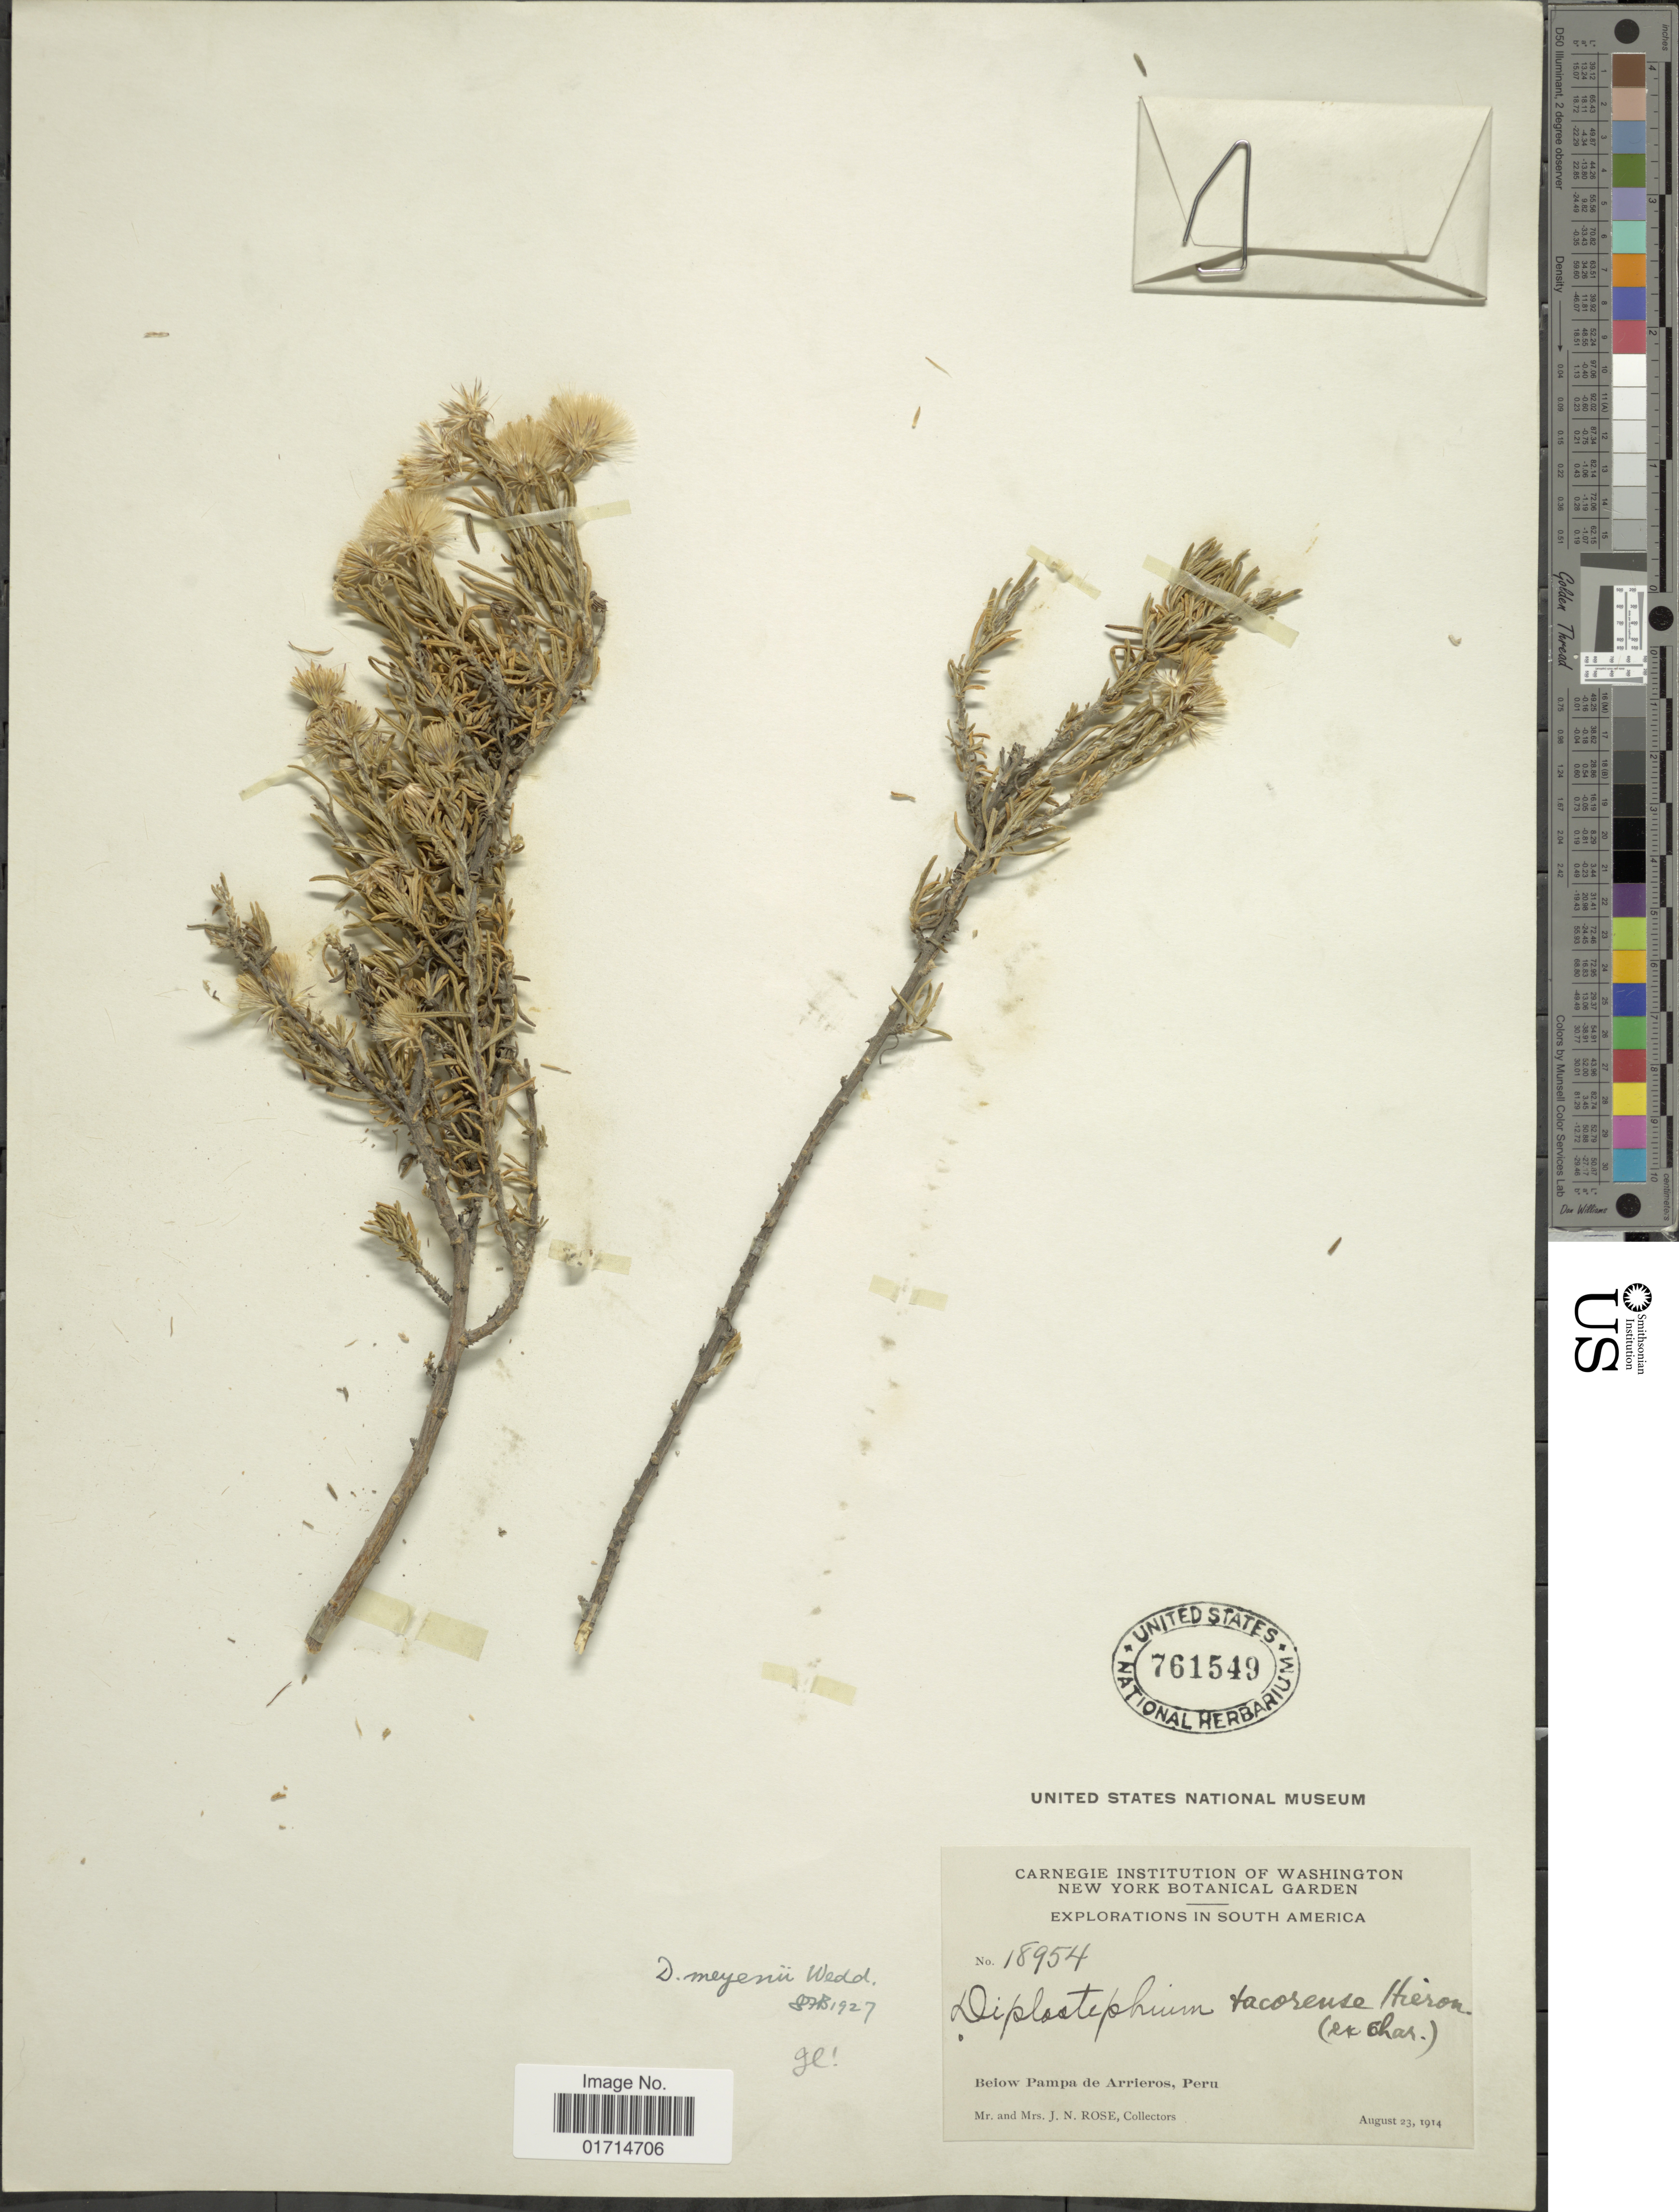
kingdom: Plantae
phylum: Tracheophyta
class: Magnoliopsida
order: Asterales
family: Asteraceae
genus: Diplostephium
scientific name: Diplostephium meyenii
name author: (Sch. Bip. ex Wedd.) S.F. Blake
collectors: J. N. Rose & L. B. Rose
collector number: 18954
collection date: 1914-08-23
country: Peru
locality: Below Pampa de Arrieros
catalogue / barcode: US 761549